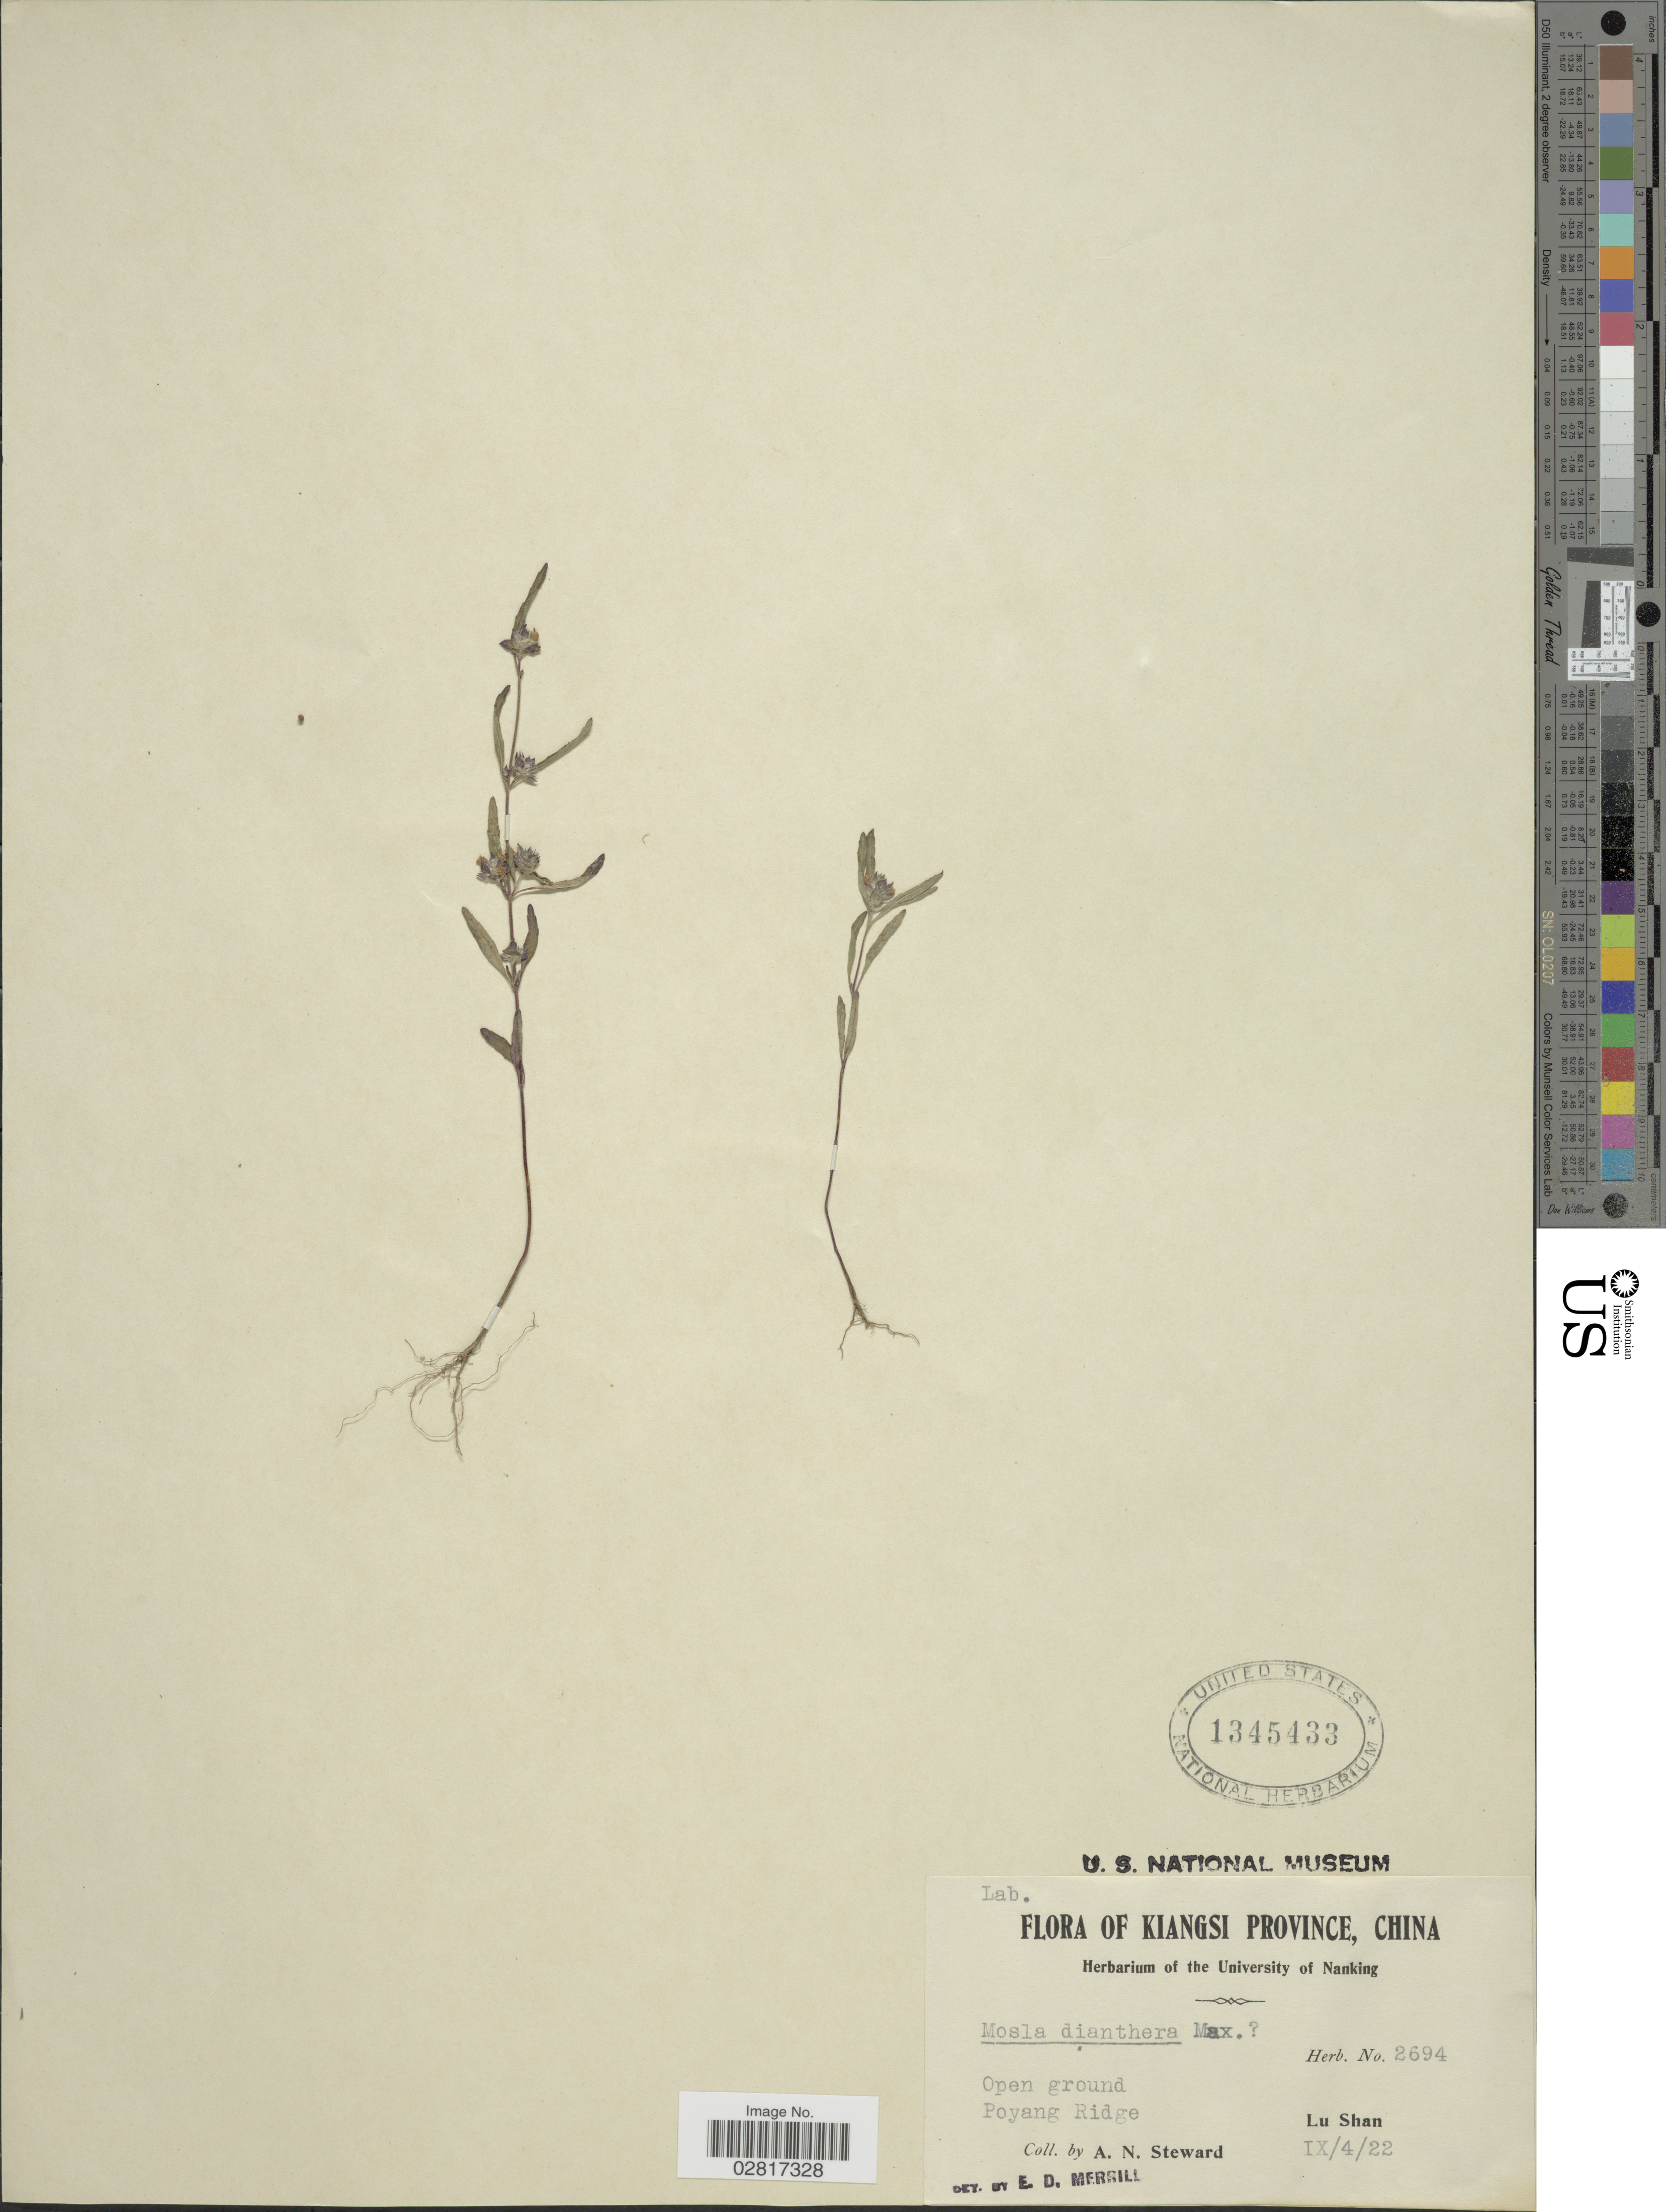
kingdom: Plantae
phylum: Tracheophyta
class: Magnoliopsida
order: Lamiales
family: Lamiaceae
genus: Mosla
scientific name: Mosla chinensis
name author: Maxim.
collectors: A. N. Steward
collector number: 2694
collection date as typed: Transcribed d/m/y: 4/9/22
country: China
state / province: Jiangxi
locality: Kiangsi Province. Open ground Poyang Ridge. Lu Shan.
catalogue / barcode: US 1345433